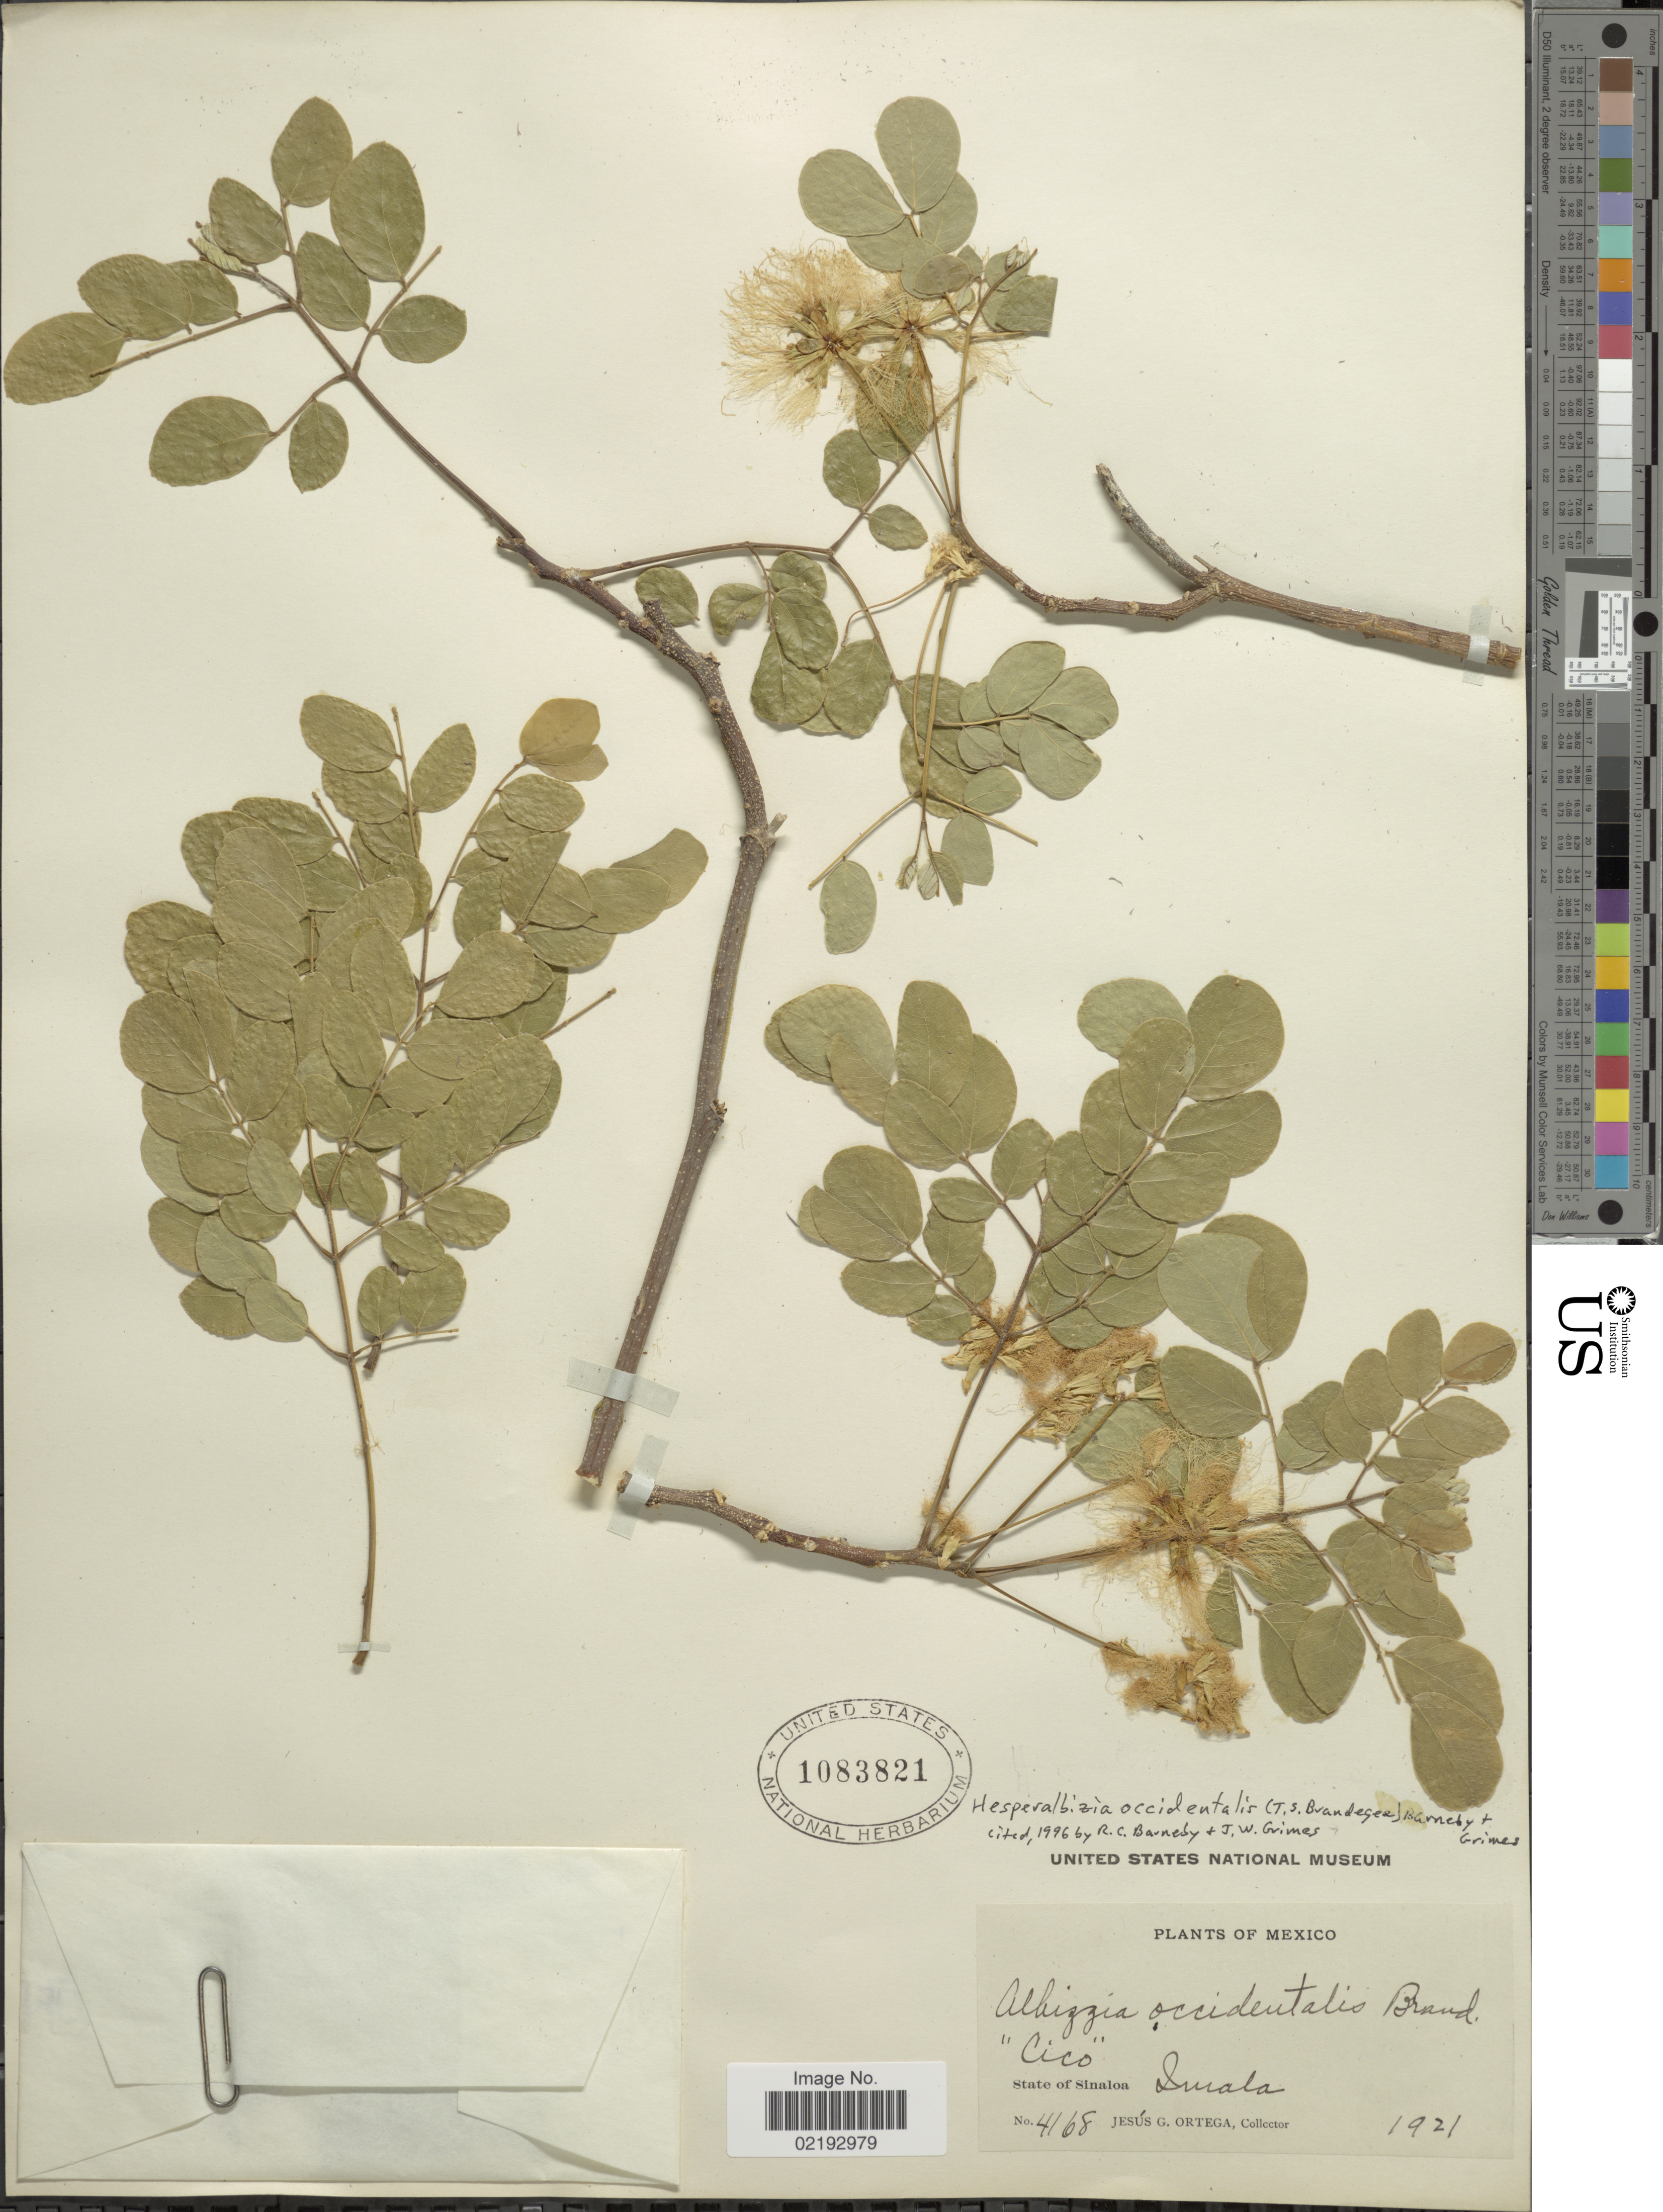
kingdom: Plantae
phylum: Tracheophyta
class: Magnoliopsida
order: Fabales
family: Fabaceae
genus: Hesperalbizia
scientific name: Hesperalbizia occidentalis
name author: (Brandegee) Barneby & J.W. Grimes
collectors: J. Ortega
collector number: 4168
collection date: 1921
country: Mexico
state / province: Sinaloa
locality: Imala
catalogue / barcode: US 1083821